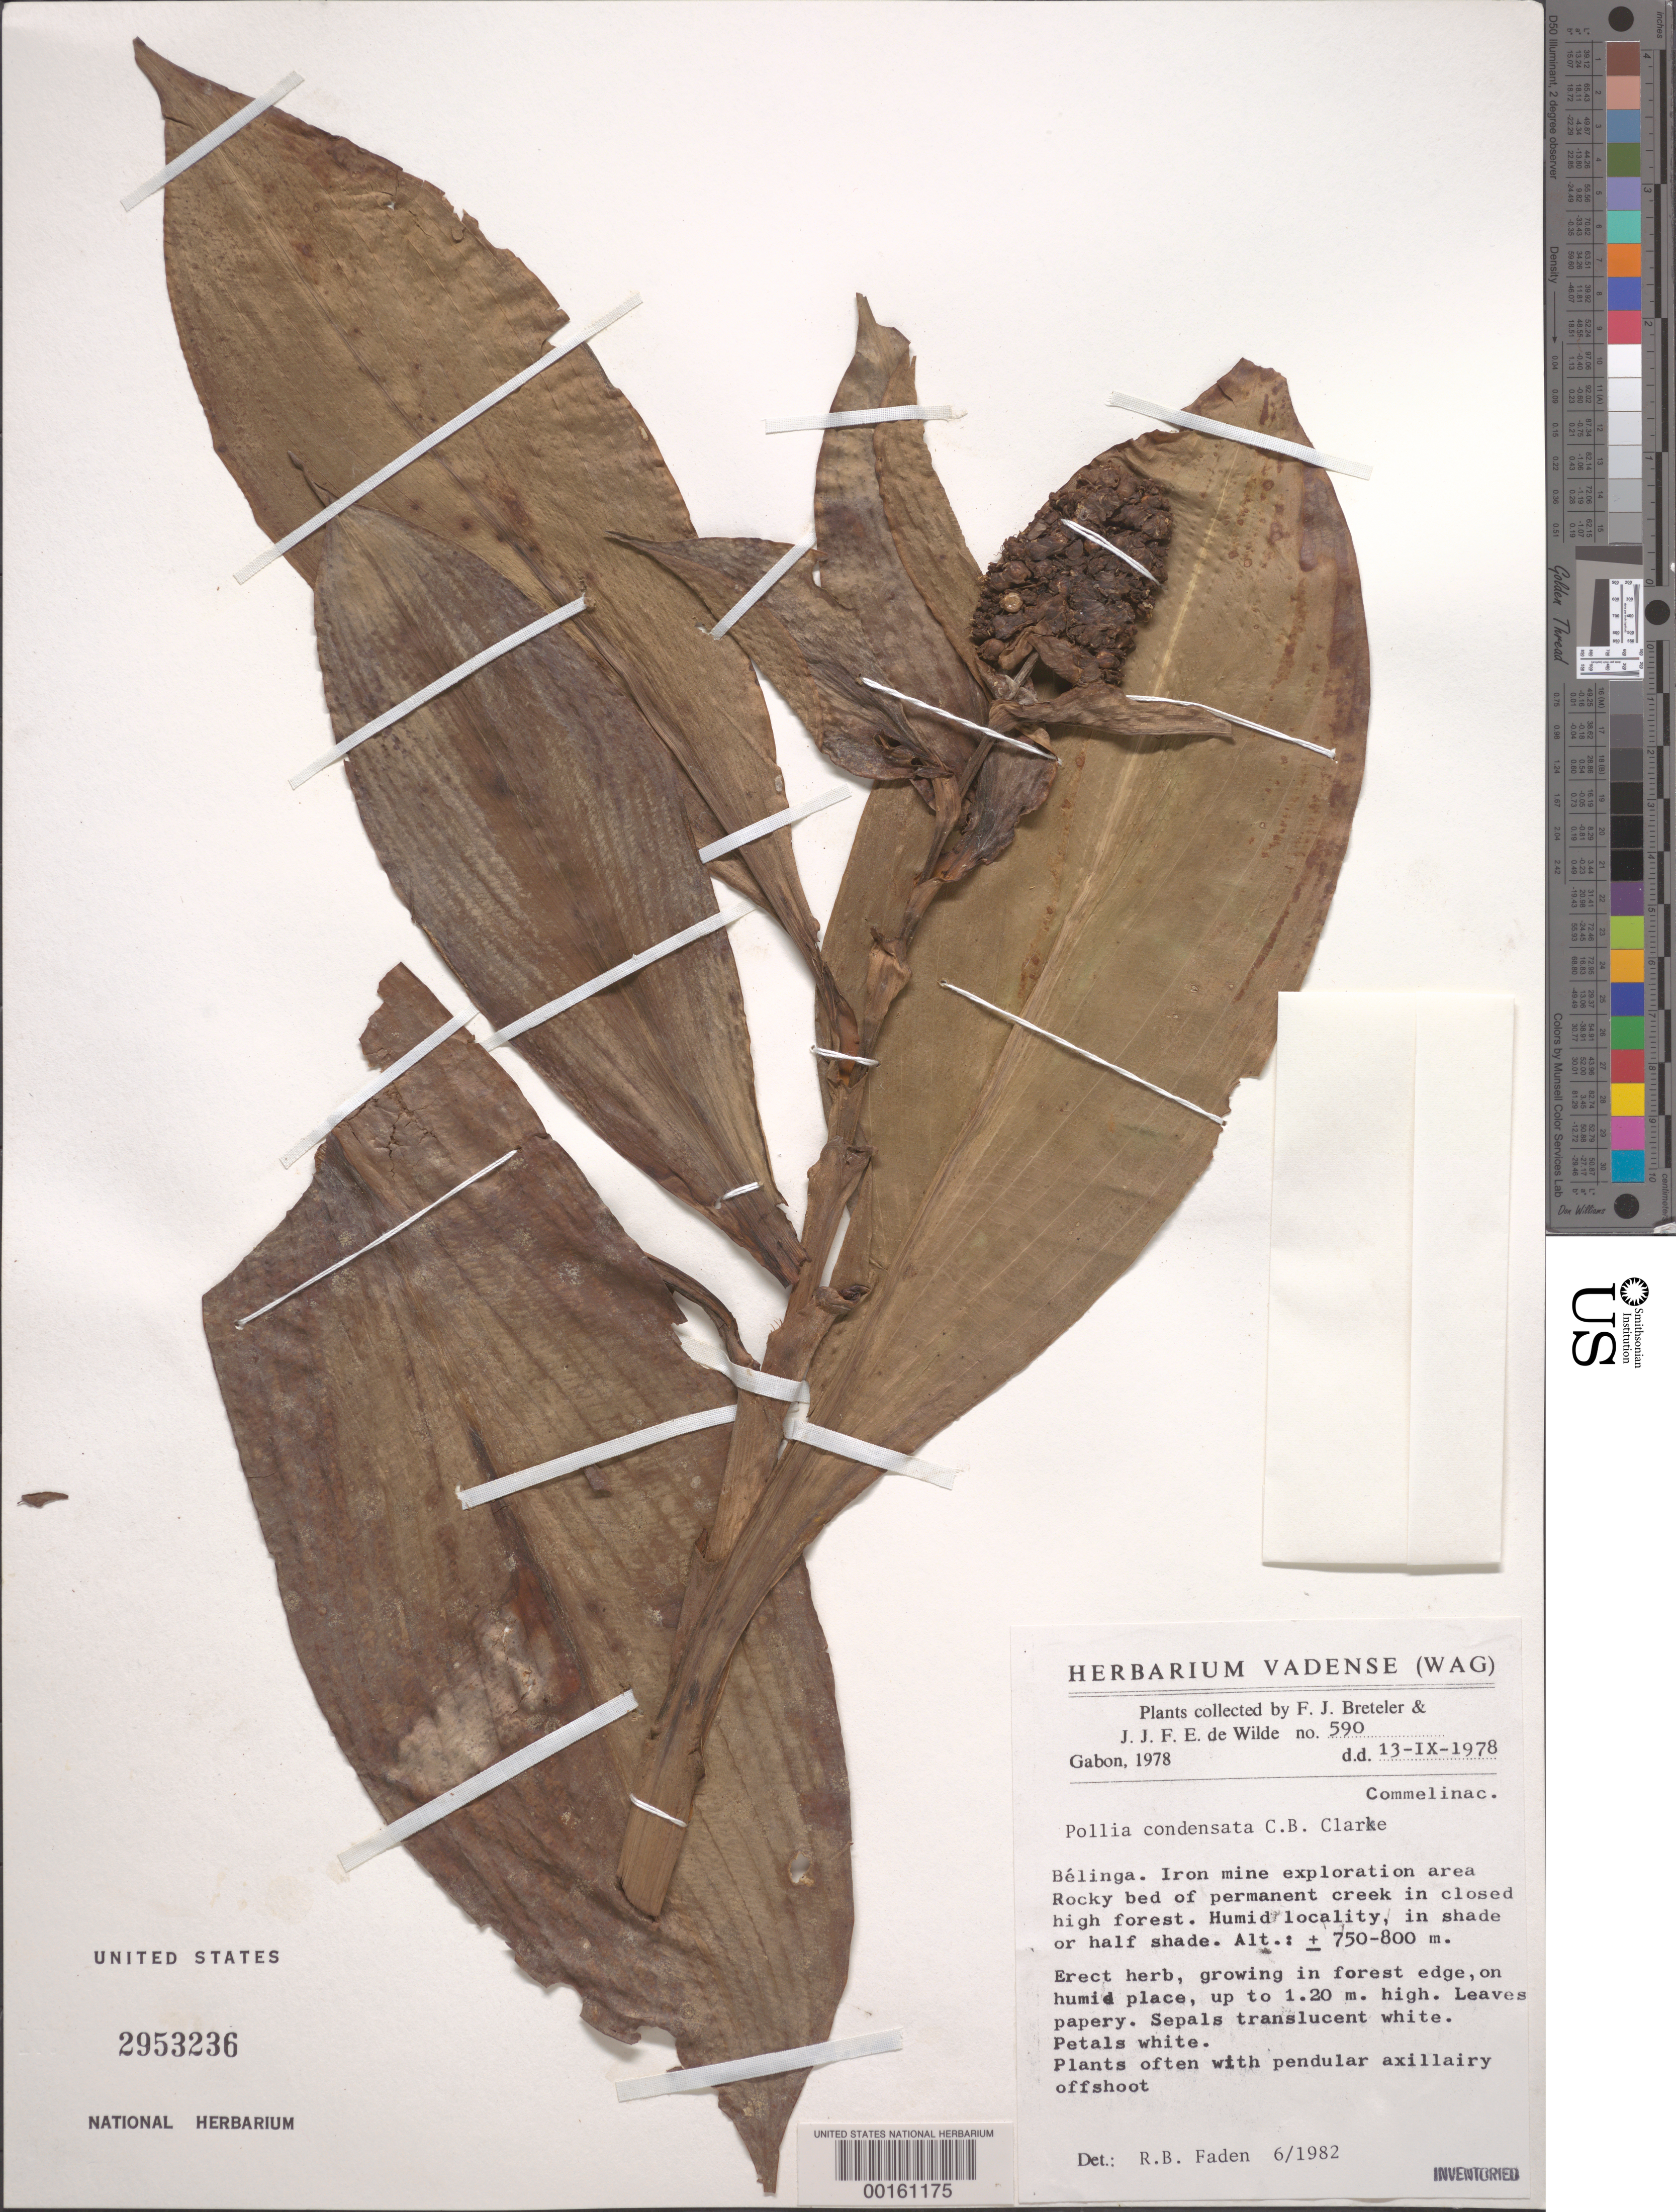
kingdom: Plantae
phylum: Tracheophyta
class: Liliopsida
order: Commelinales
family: Commelinaceae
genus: Pollia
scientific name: Pollia condensata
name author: C.B. Clarke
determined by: Faden, Robert B., (US), Smithsonian Institution - National Museum of Natural History (UNITED STATES)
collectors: F. J. Breteler & J.J. de Wilde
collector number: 590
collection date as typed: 13 Sep 1978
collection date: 1978-09-13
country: Gabon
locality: Belinga. rocky bed of permanent creek in closed high forest.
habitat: Closed high forest. bed of permanent creek.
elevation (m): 750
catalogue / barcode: US 2953236